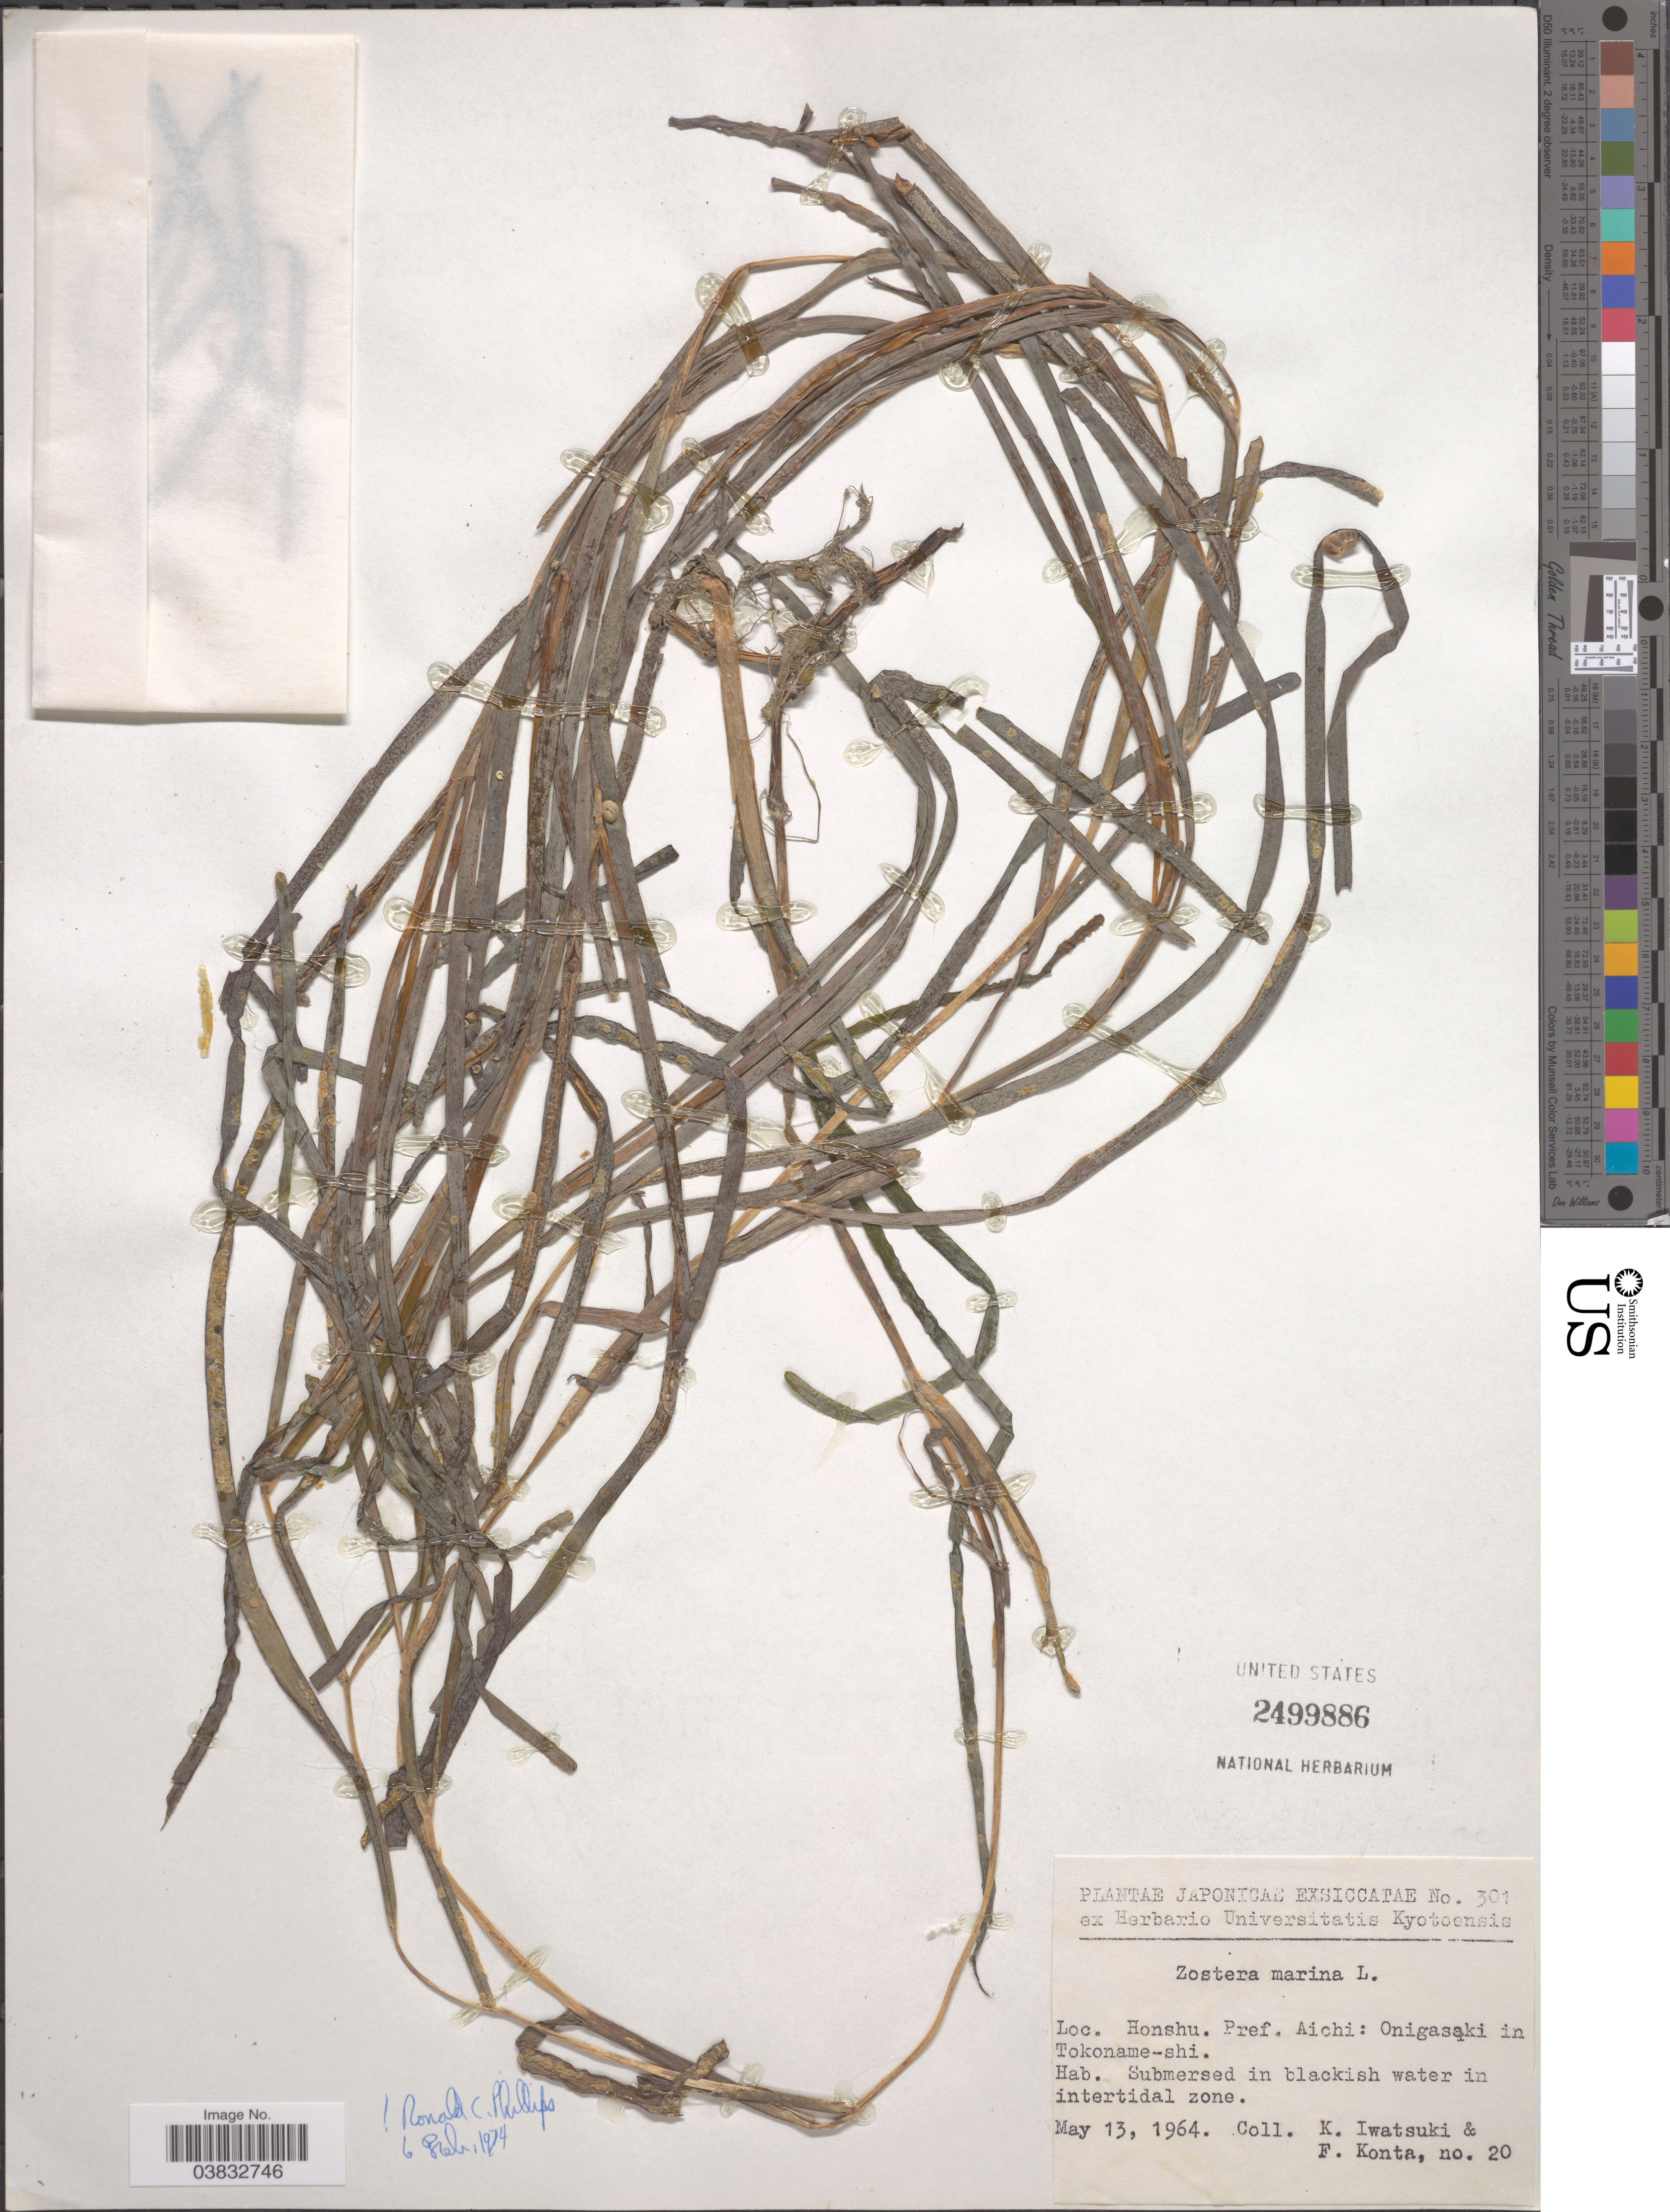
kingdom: Plantae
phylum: Tracheophyta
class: Liliopsida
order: Alismatales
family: Zosteraceae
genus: Zostera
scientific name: Zostera marina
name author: L.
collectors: K. Iwatsuki & F. Konta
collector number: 20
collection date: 1964-05-13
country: Japan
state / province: Aiti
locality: Honshu. Pref. Aichi: Onigasaki in Tokoname-shi. In intertidal zone.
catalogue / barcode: US 2499886